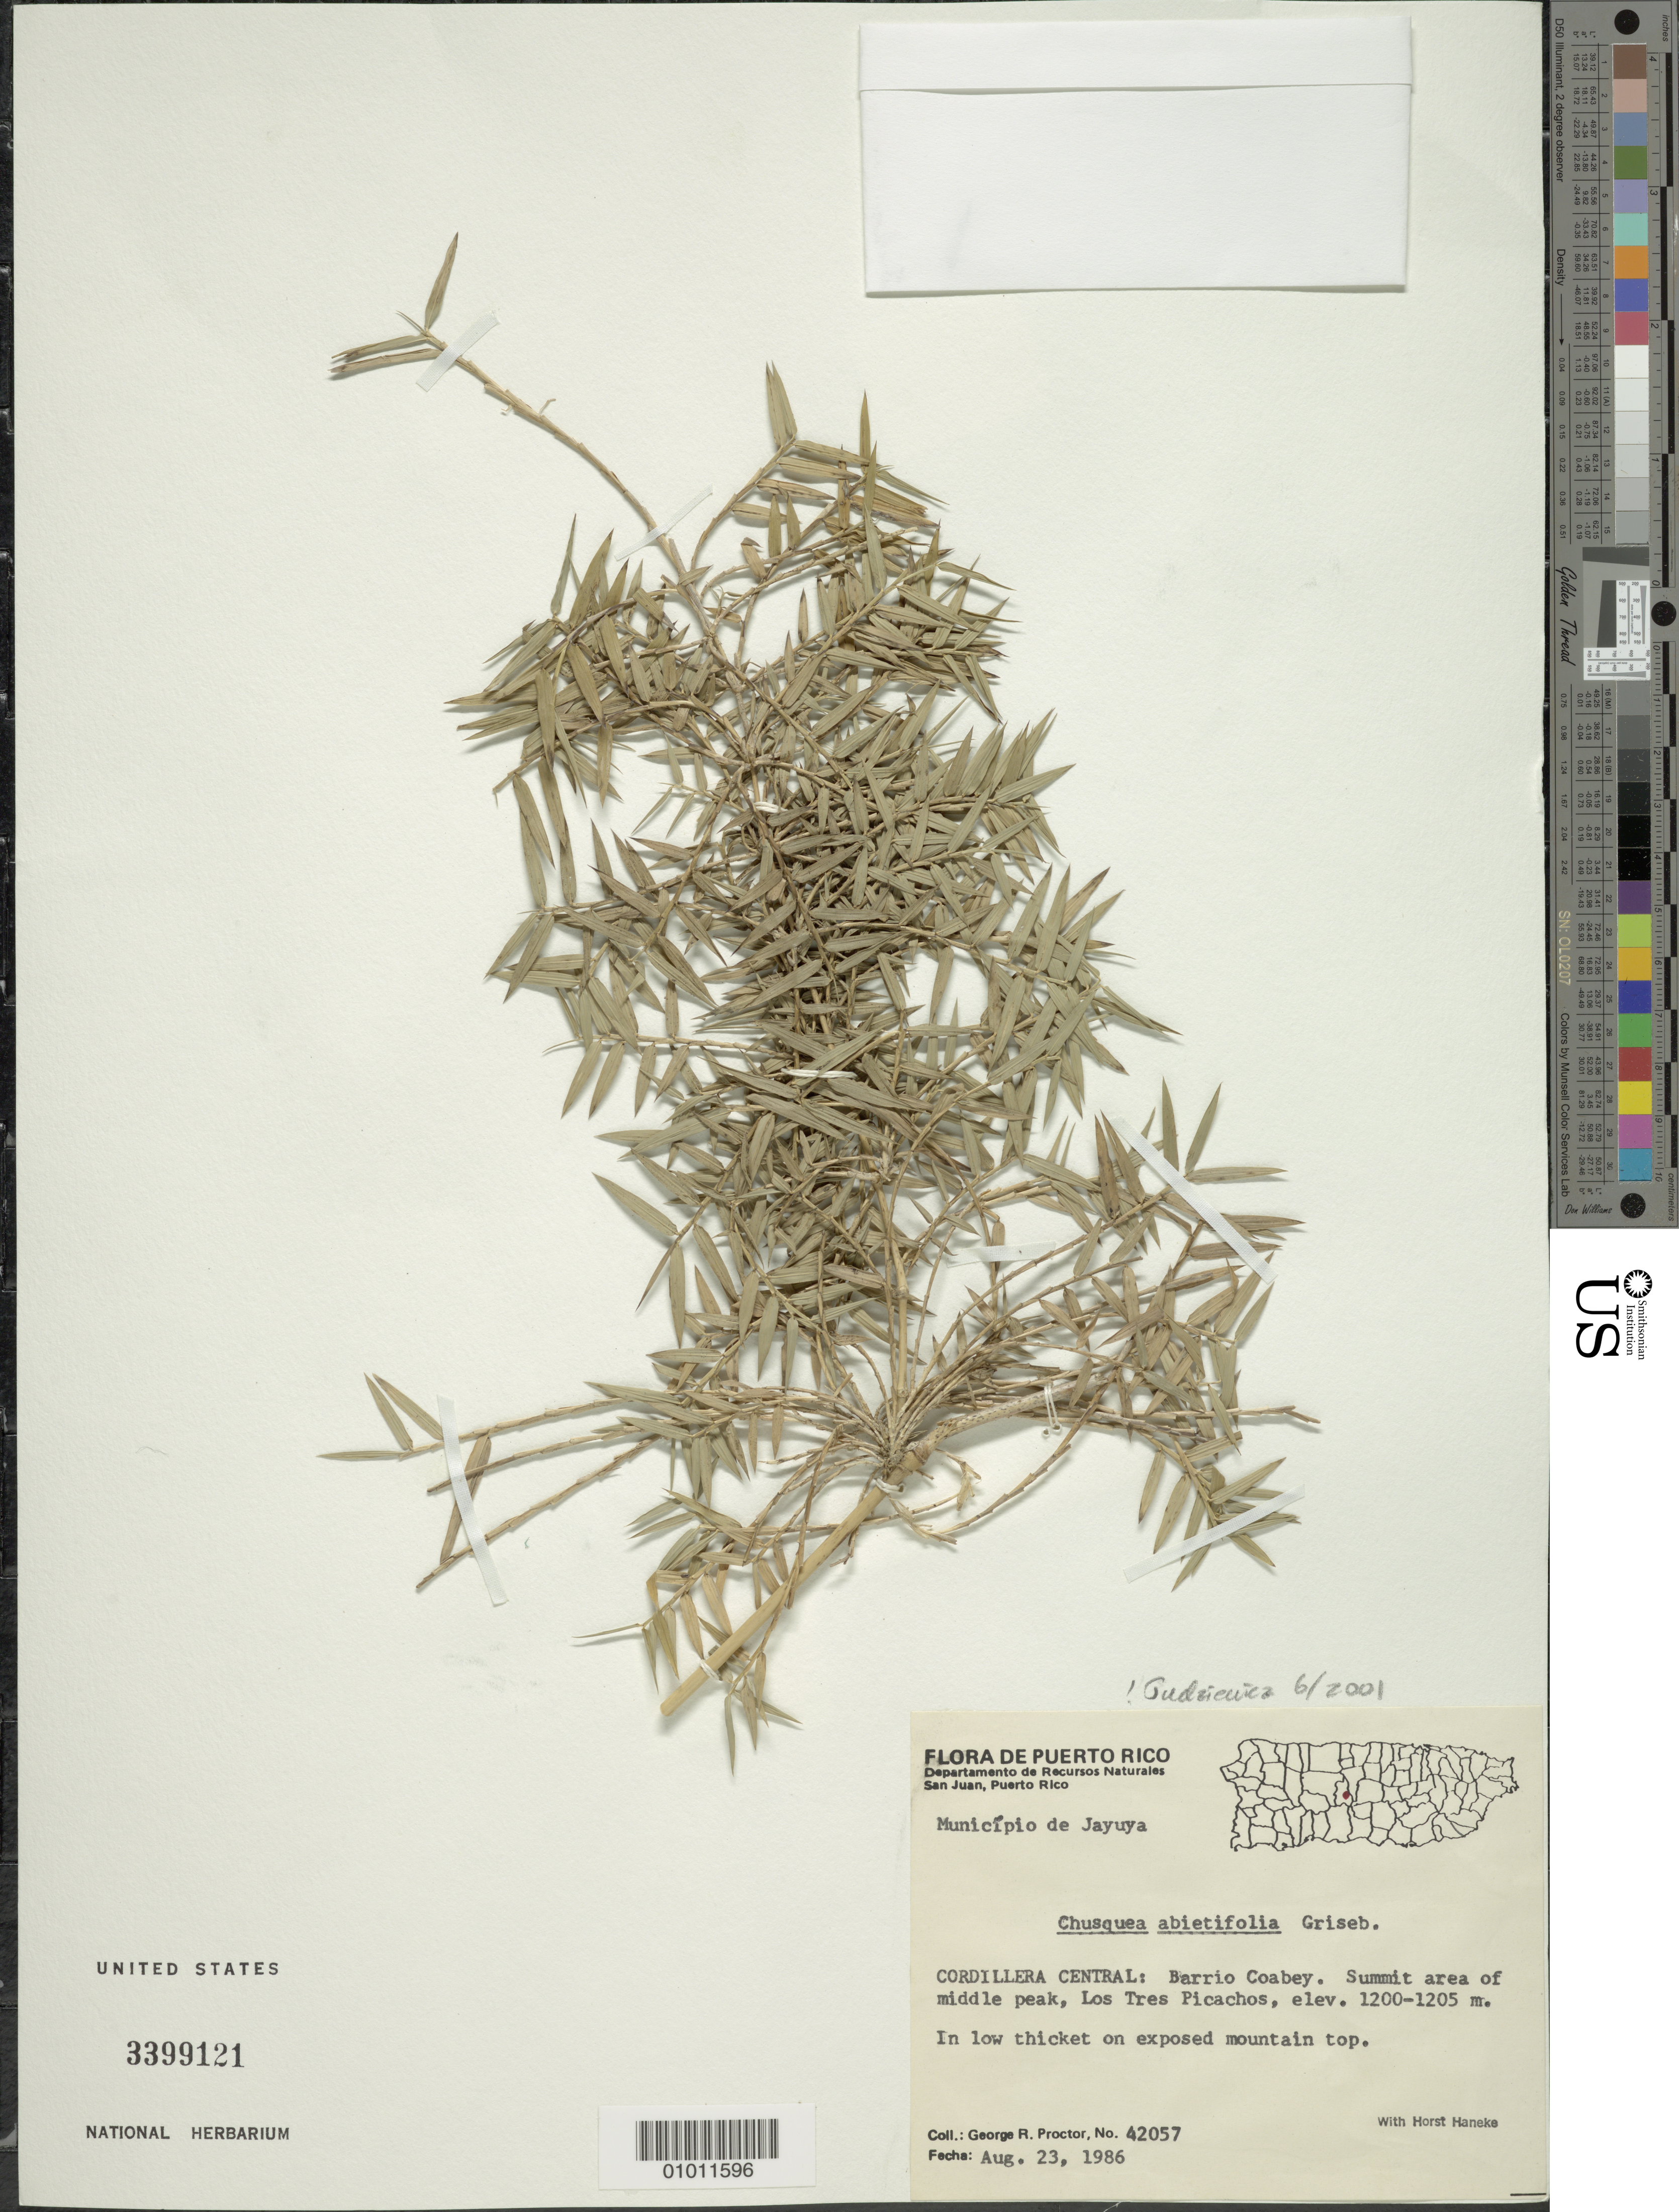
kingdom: Plantae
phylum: Tracheophyta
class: Liliopsida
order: Poales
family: Poaceae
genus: Chusquea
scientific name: Chusquea abietifolia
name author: Griseb.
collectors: G. R. Proctor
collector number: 42057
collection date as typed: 23 Aug 1986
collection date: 1986-08-23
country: Puerto Rico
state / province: Jayuya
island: Puerto Rico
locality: Cordillera Central: Barrio Coabey. Summit area of middle peak, Los Tres Picachos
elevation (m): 1200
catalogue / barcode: US 3399121